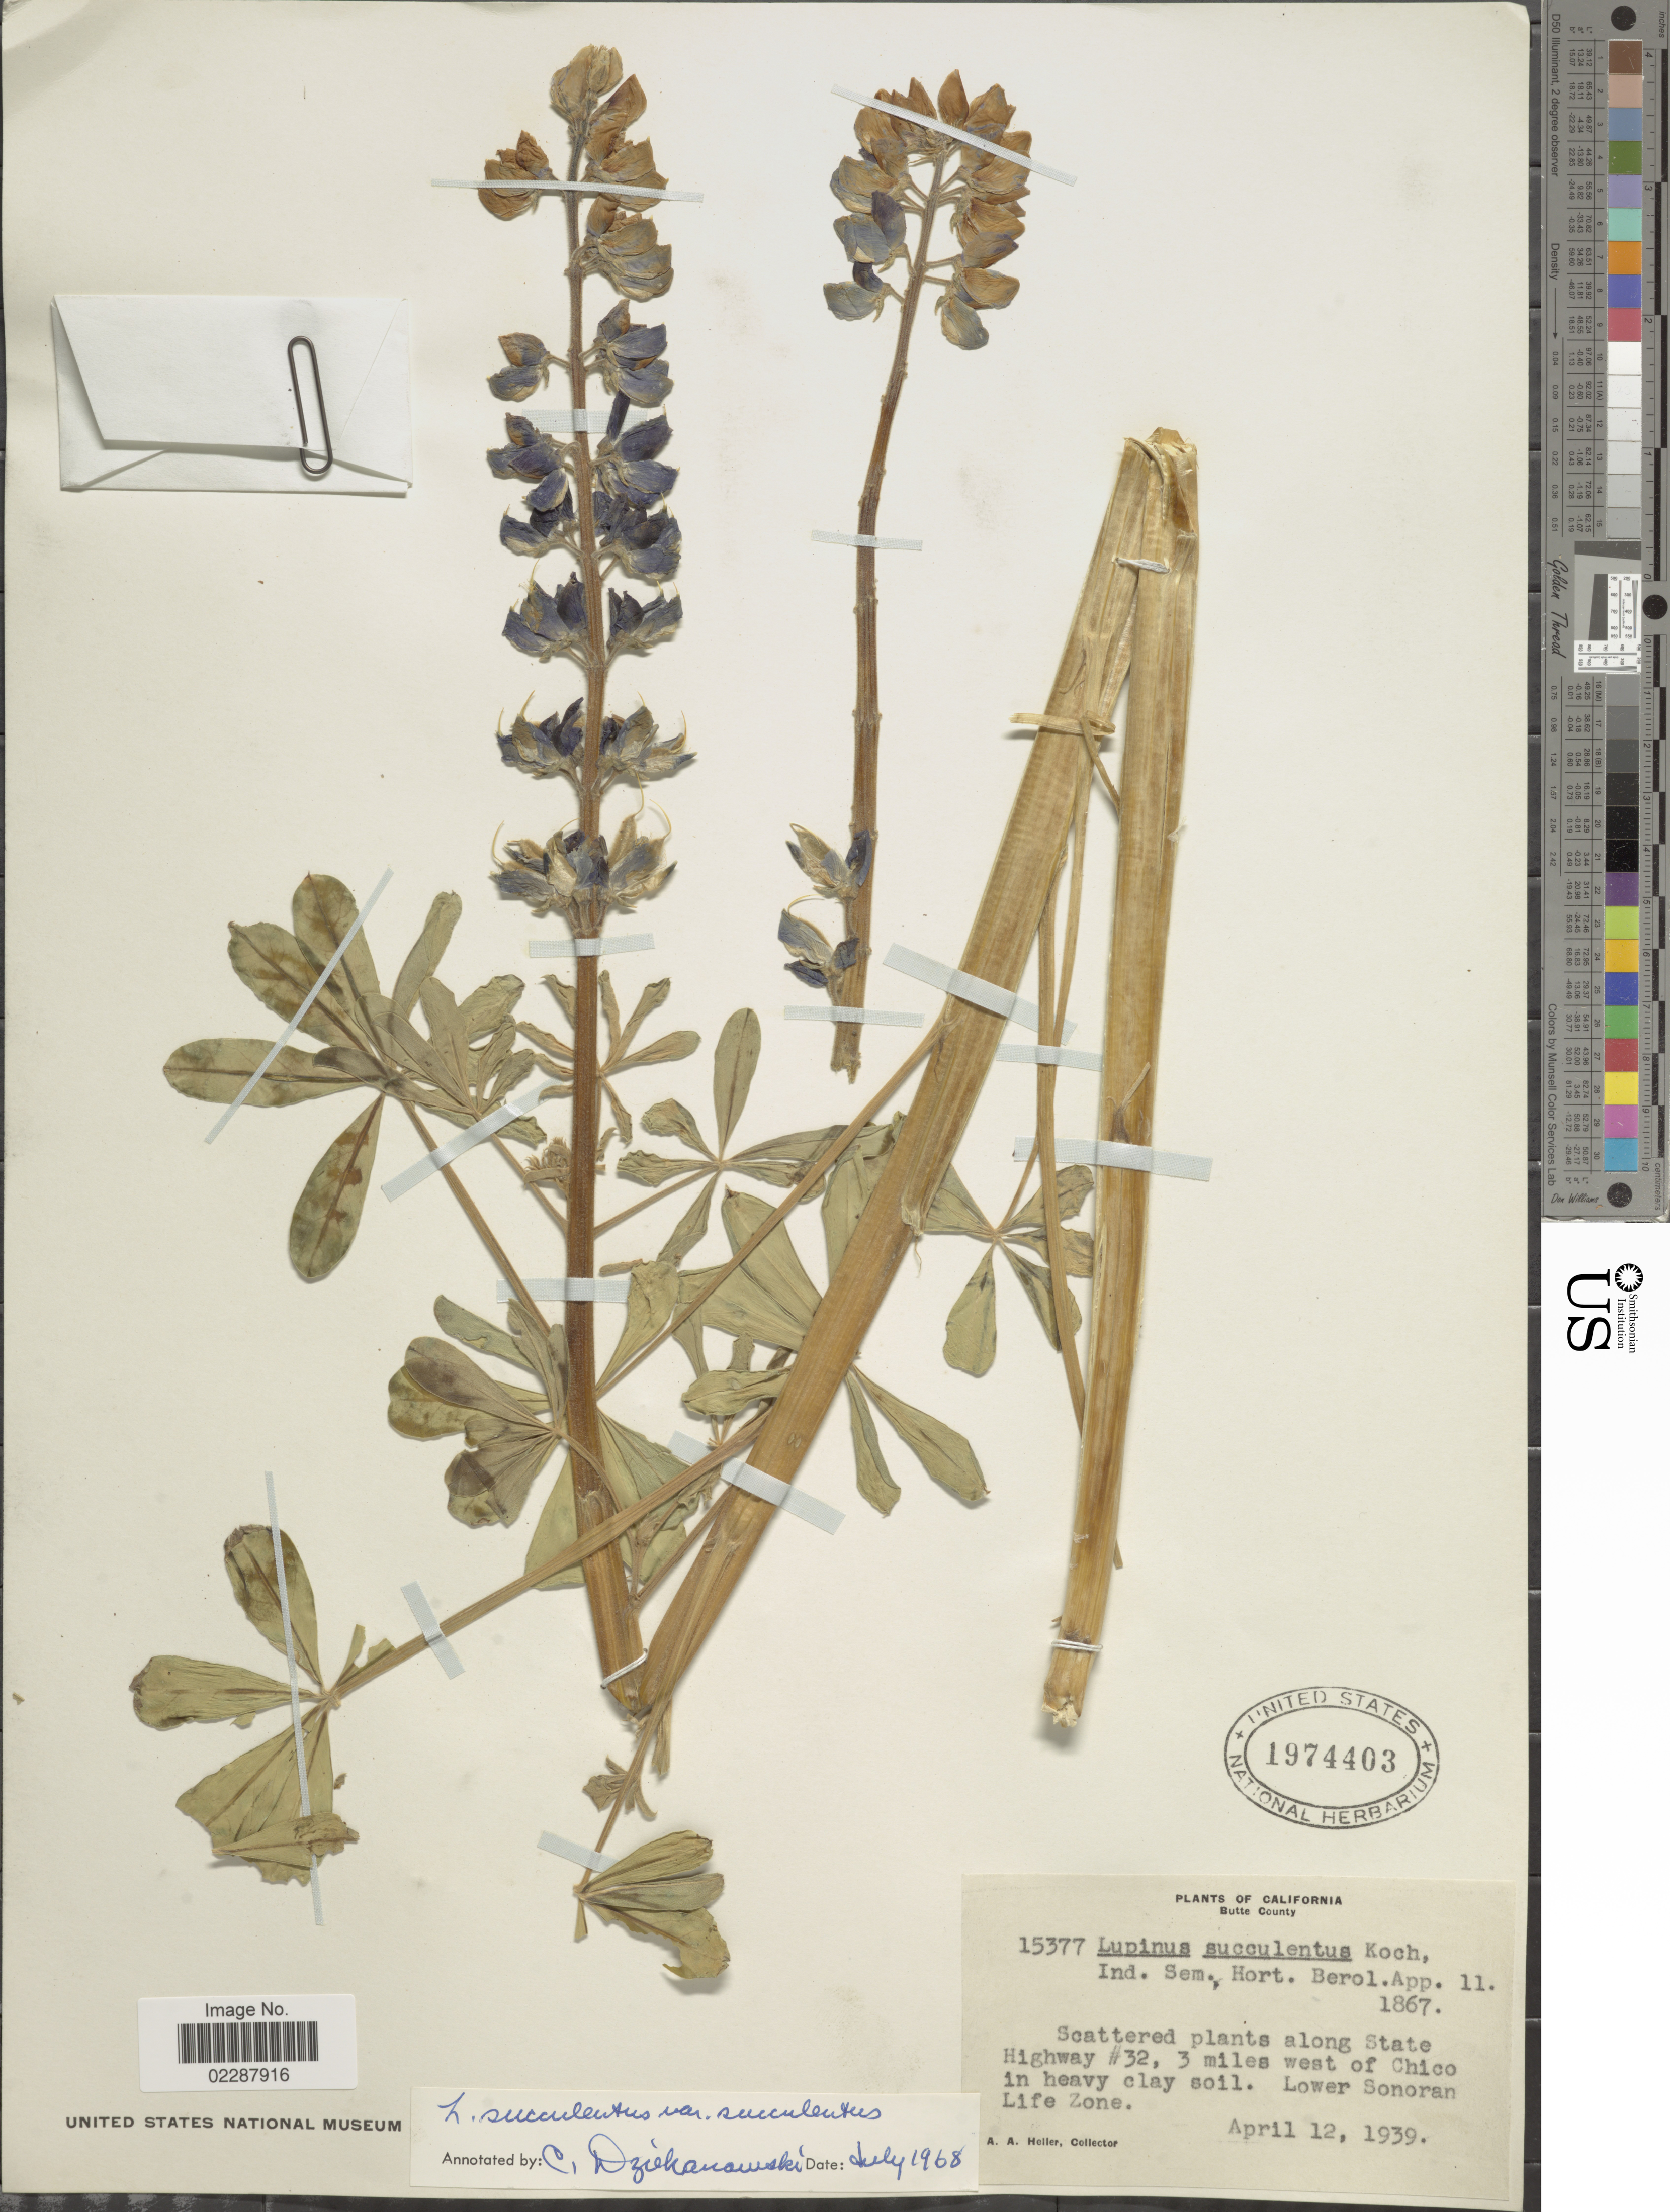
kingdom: Plantae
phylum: Tracheophyta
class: Magnoliopsida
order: Fabales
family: Fabaceae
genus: Lupinus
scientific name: Lupinus succulentus var. succulentus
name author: Douglas ex K. Koch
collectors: A. A. Heller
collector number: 15377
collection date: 1939-04-12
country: United States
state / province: California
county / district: Butte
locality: Butte County, Scattered plants along State Highway #32, 3 miles west of Chico in heavy clay soil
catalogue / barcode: US 1974403